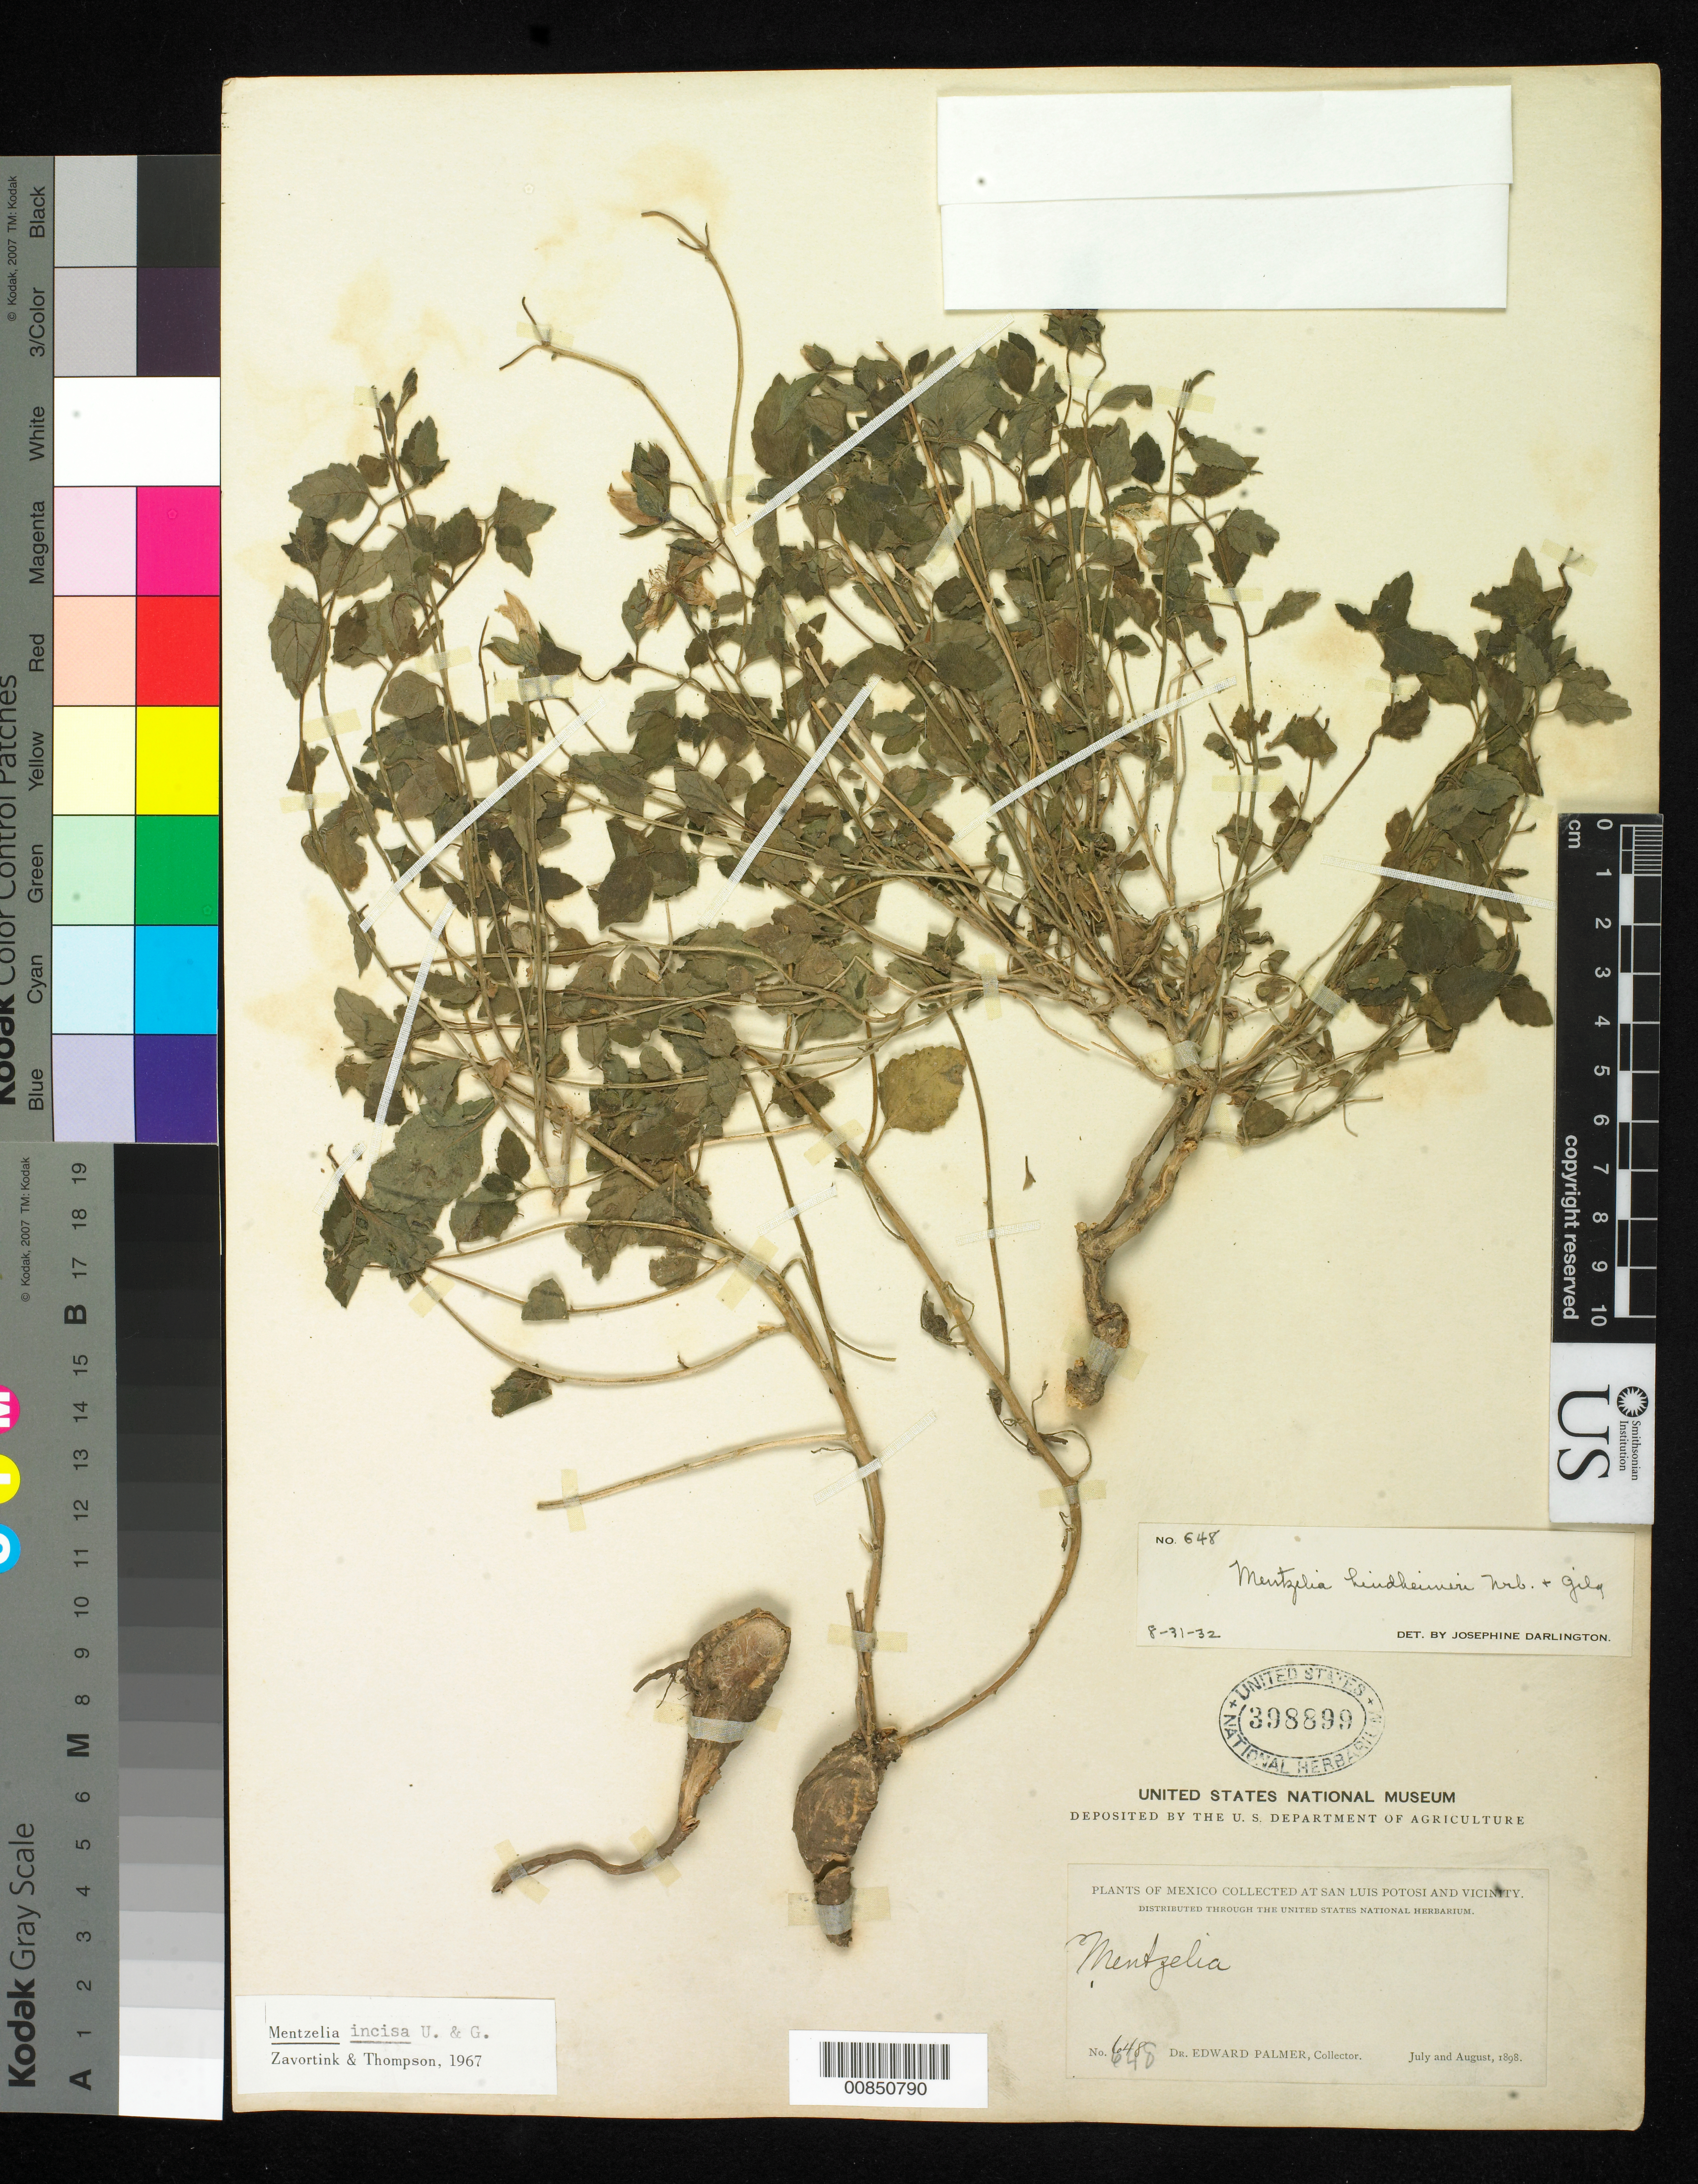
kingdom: Plantae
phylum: Tracheophyta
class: Magnoliopsida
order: Cornales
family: Loasaceae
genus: Mentzelia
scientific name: Mentzelia lindheimeri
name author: Urb. & Gilg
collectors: E. Palmer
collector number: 648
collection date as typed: Jul 1898 to -- Aug 1898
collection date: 1898-07/1898-08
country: Mexico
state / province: San Luis Potosí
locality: San Luis Potosí and vicinity.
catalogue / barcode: US 398899